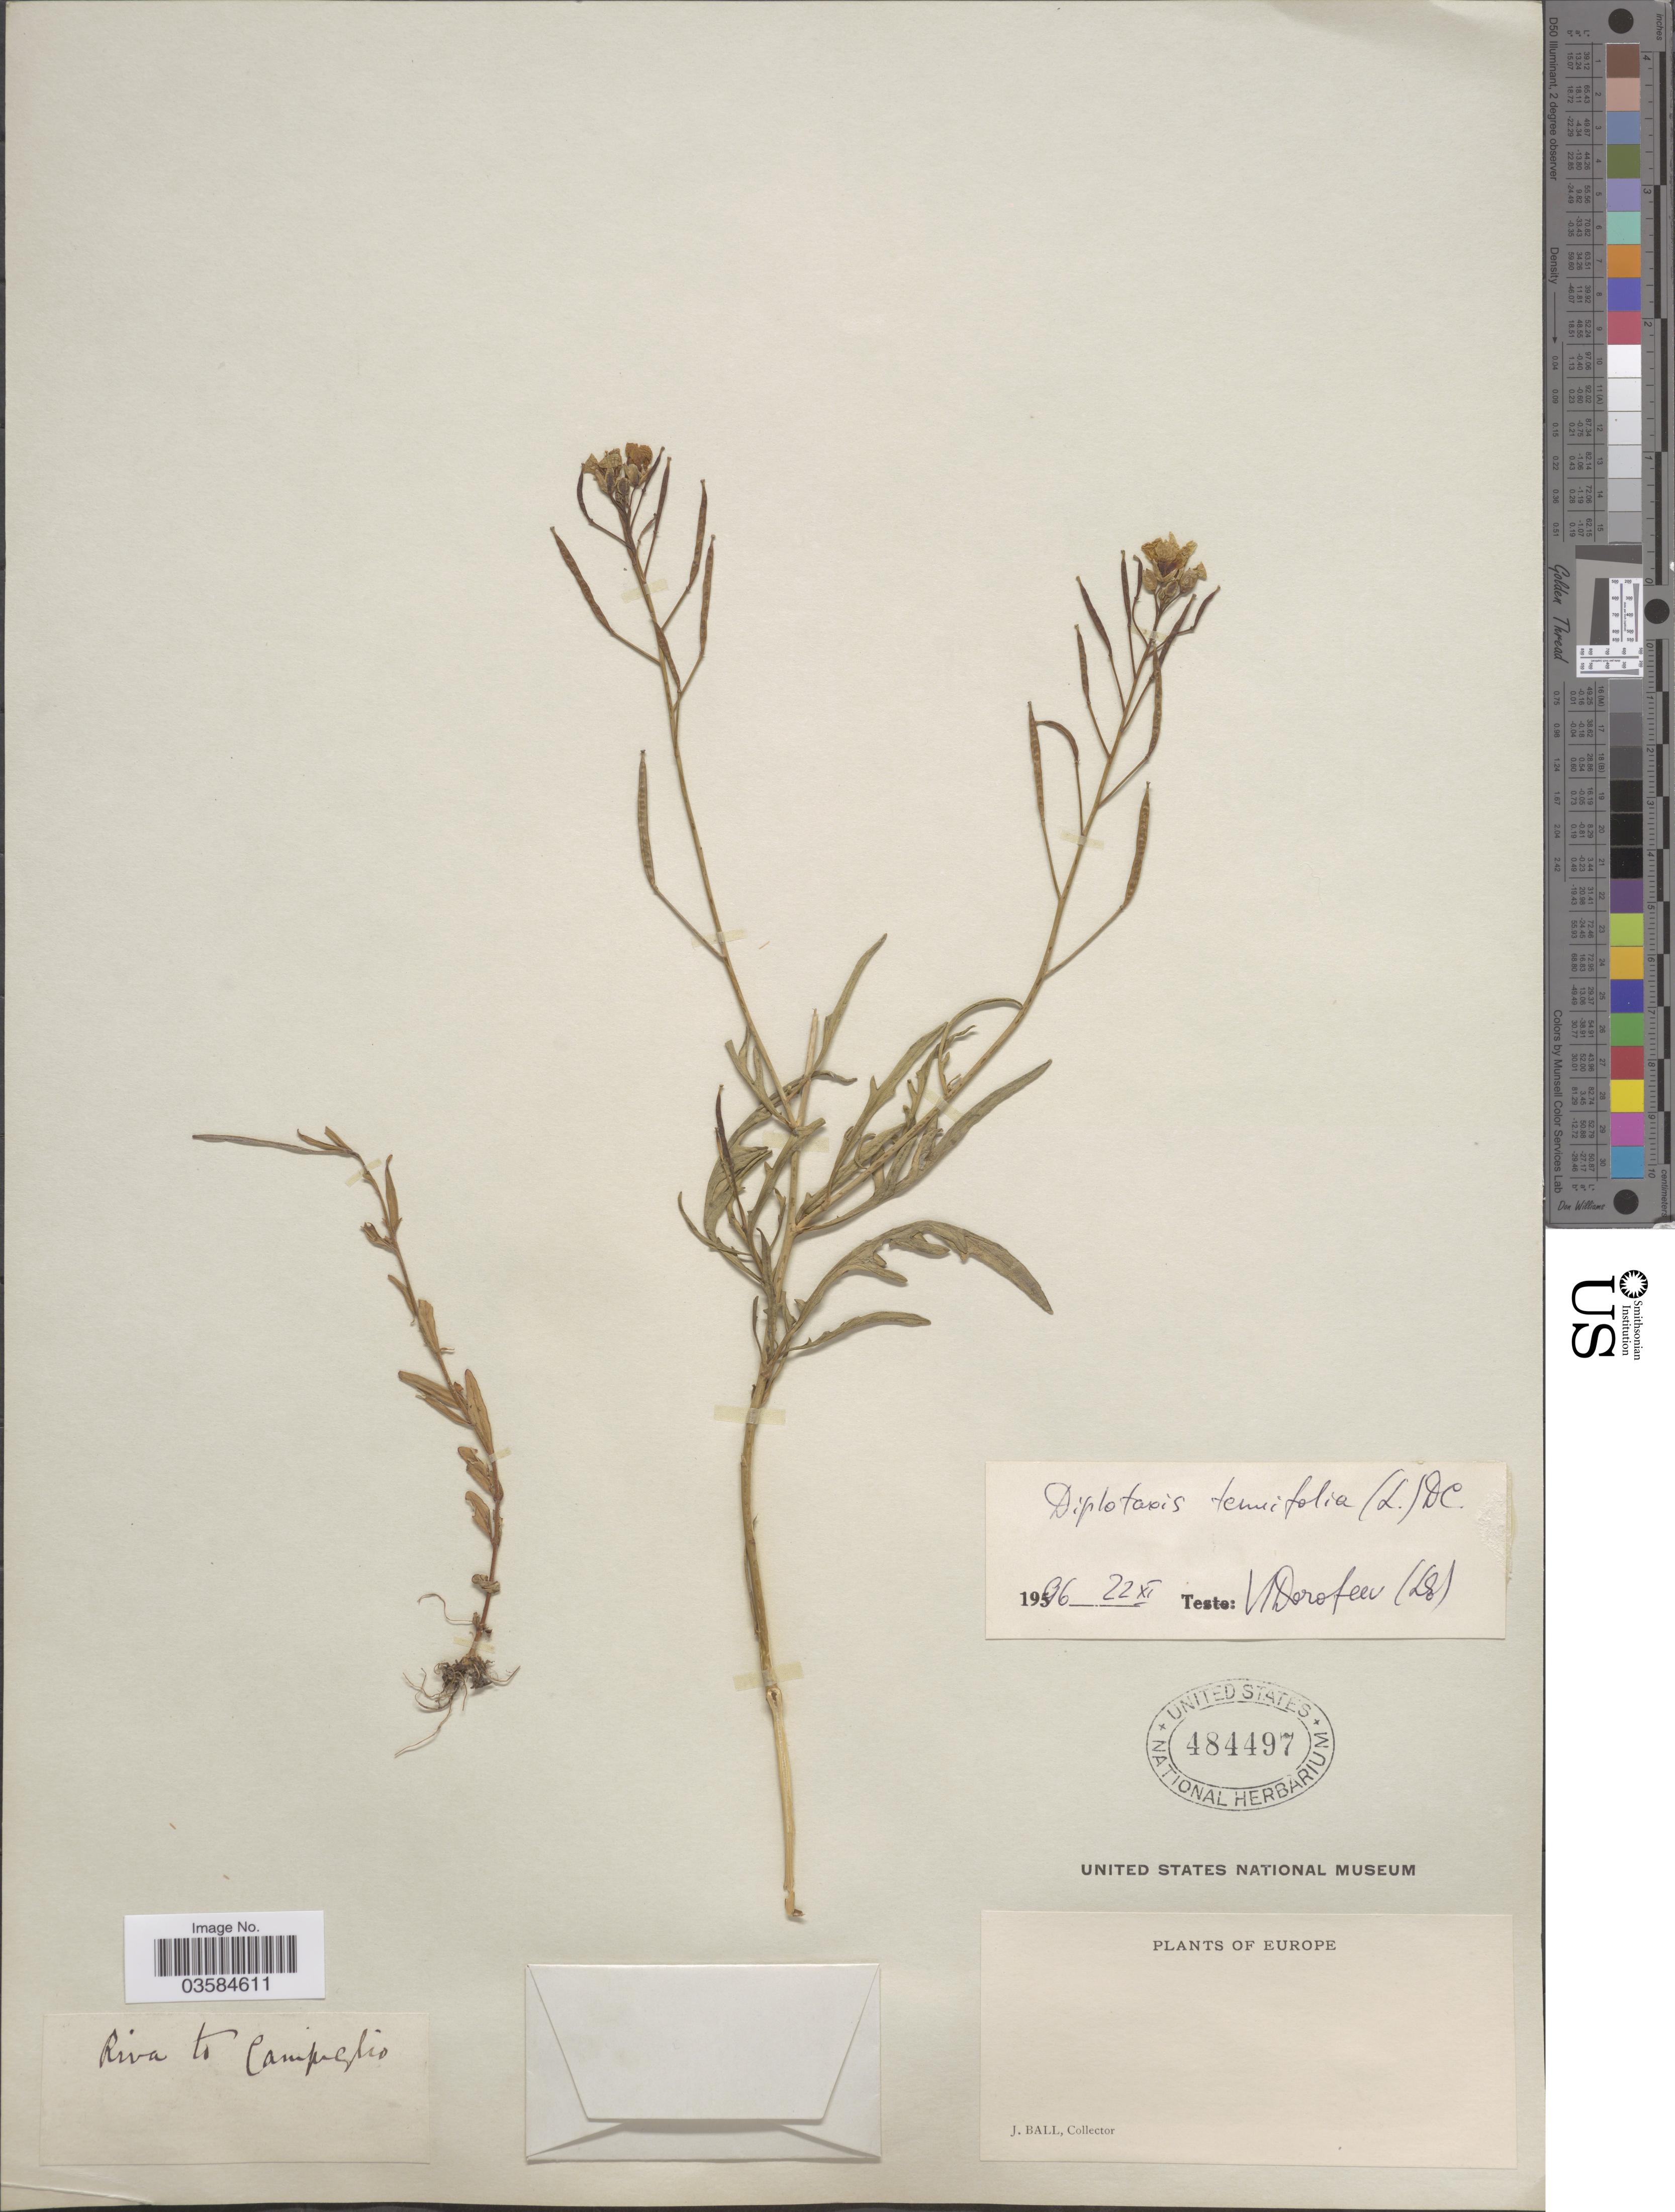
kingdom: Plantae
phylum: Tracheophyta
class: Magnoliopsida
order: Brassicales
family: Brassicaceae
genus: Diplotaxis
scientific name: Diplotaxis tenuifolia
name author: (L.) DC.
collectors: J. Ball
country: Italy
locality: Riva to Campiglio. Europe.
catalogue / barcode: US 484497